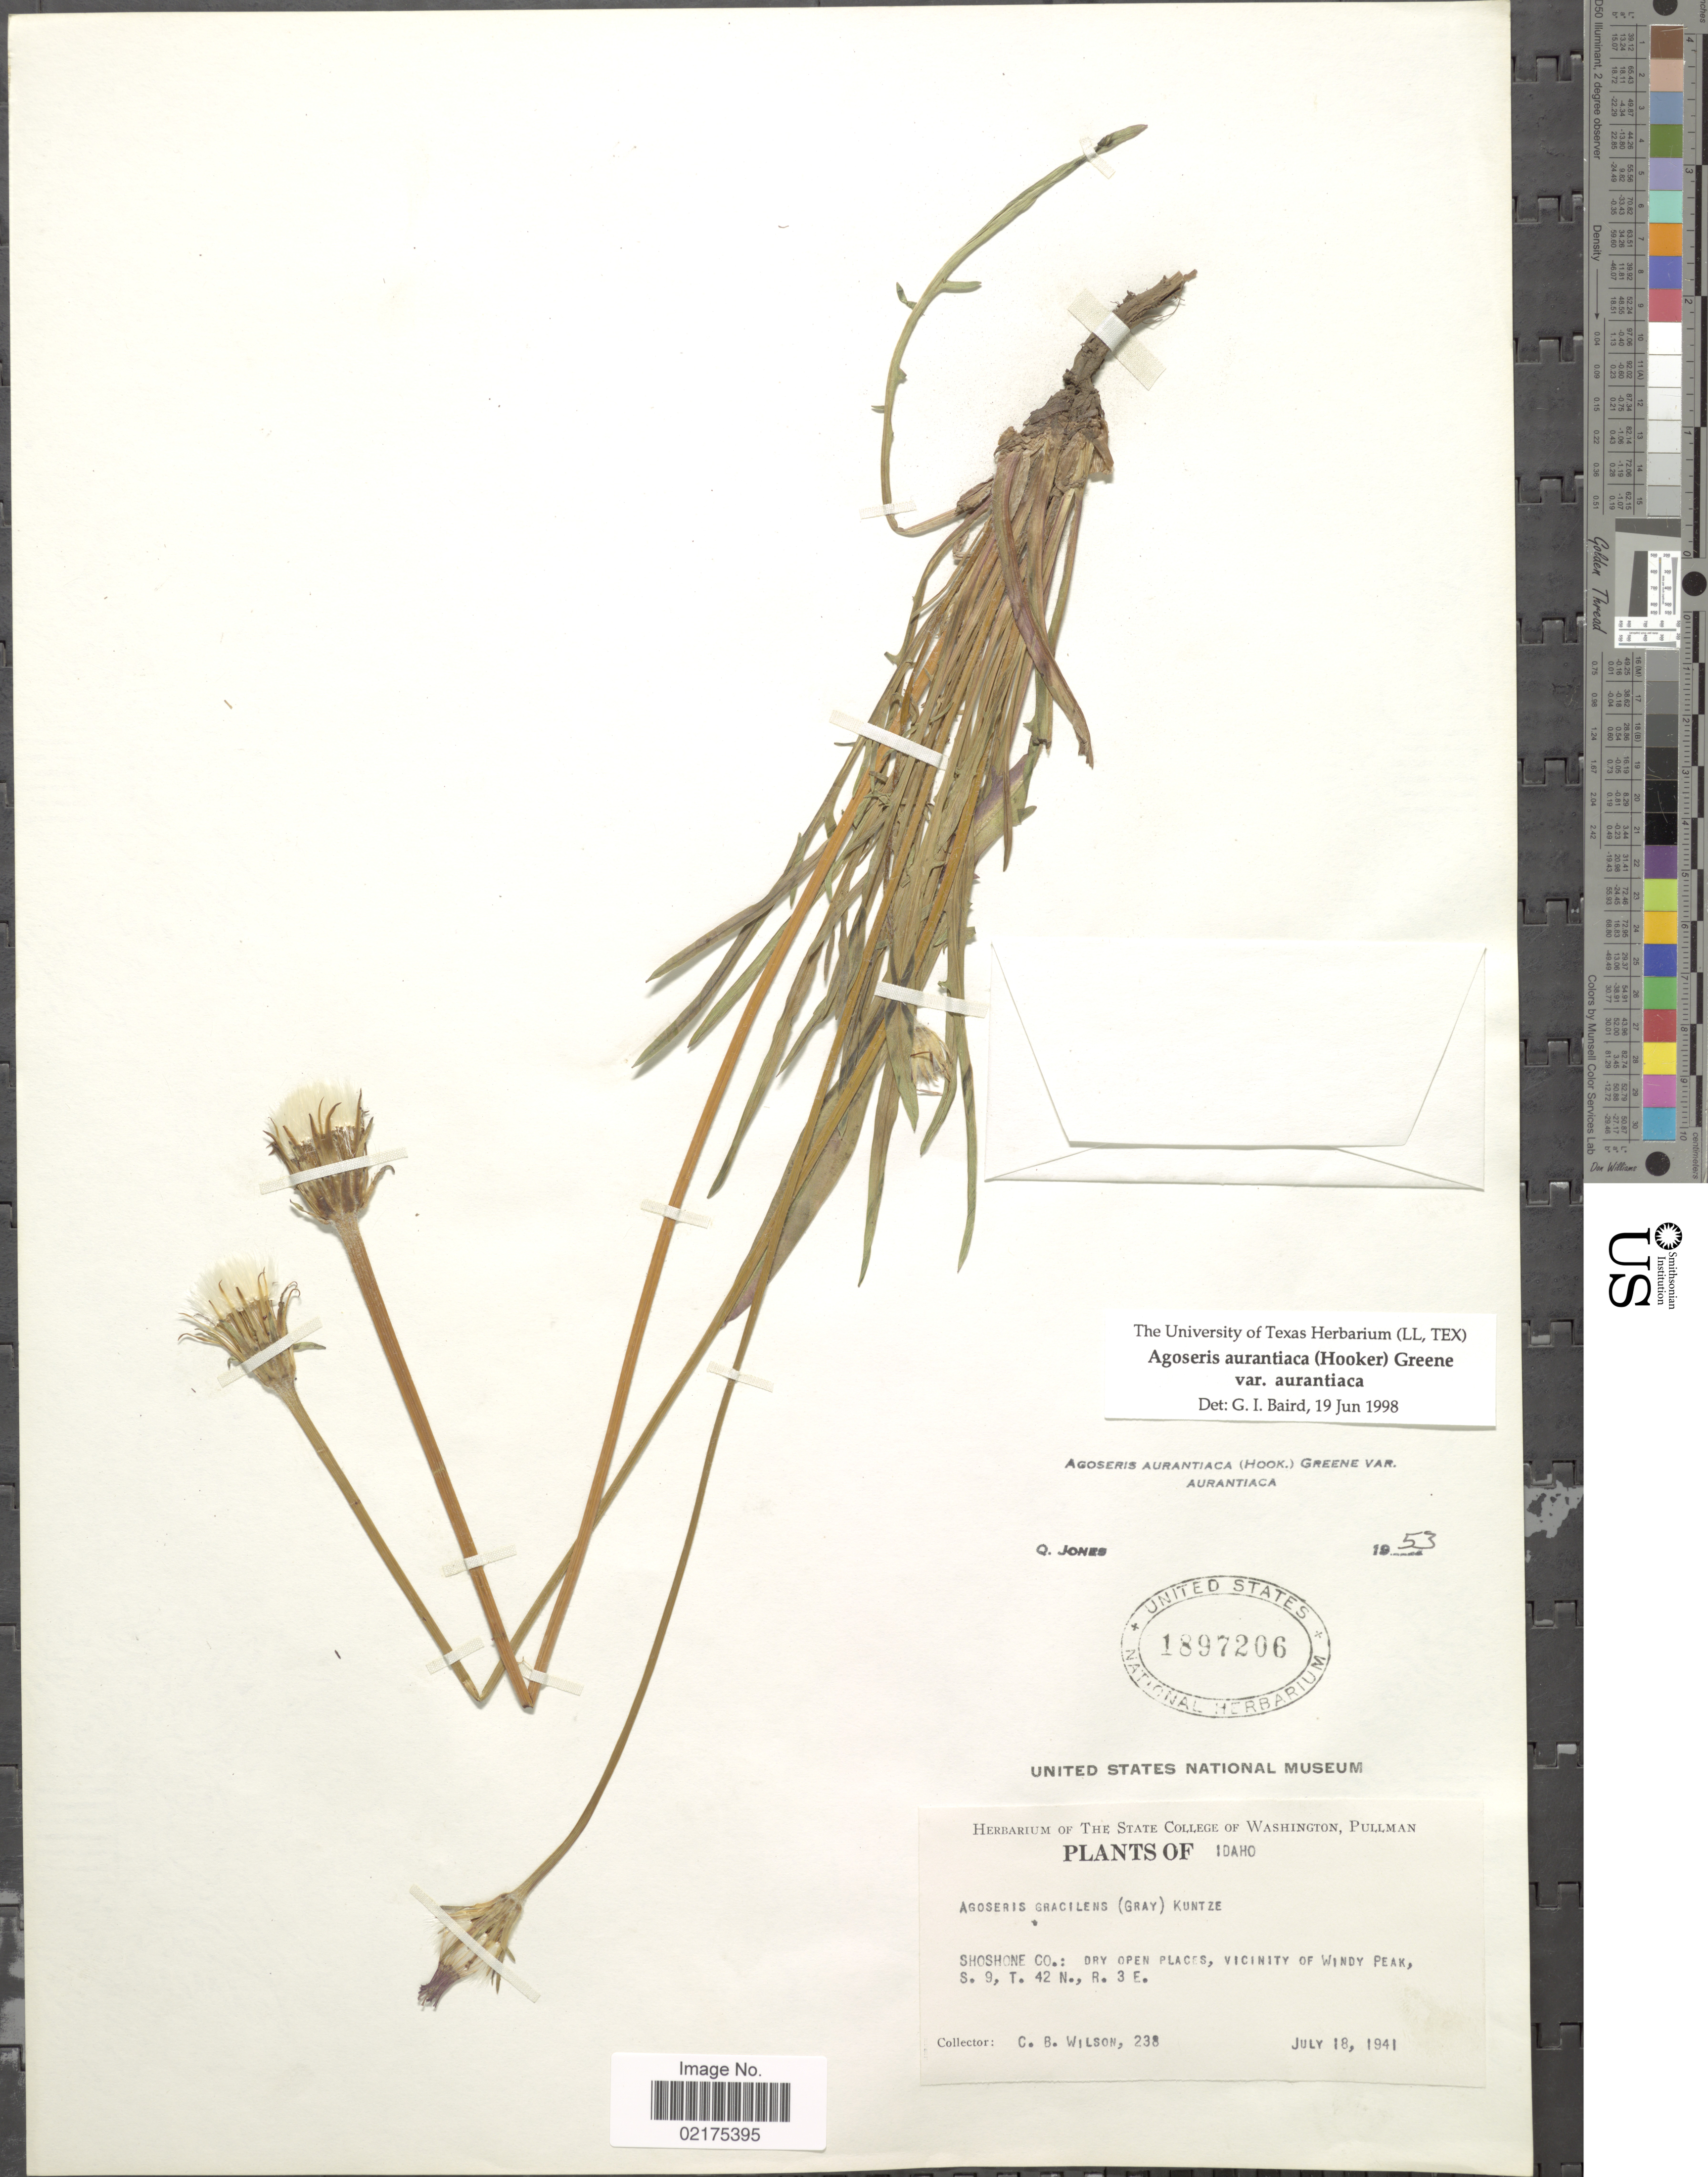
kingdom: Plantae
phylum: Tracheophyta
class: Magnoliopsida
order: Asterales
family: Asteraceae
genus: Agoseris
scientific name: Agoseris aurantiaca var. aurantiaca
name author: (Hook.) Greene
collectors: C. Wilson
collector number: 238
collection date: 1941-07-18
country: United States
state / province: Idaho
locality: Shoshone Co.: Vicinity of Windy Peak, S. 9, T. 42 N., R .3 E.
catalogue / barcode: US 1897206